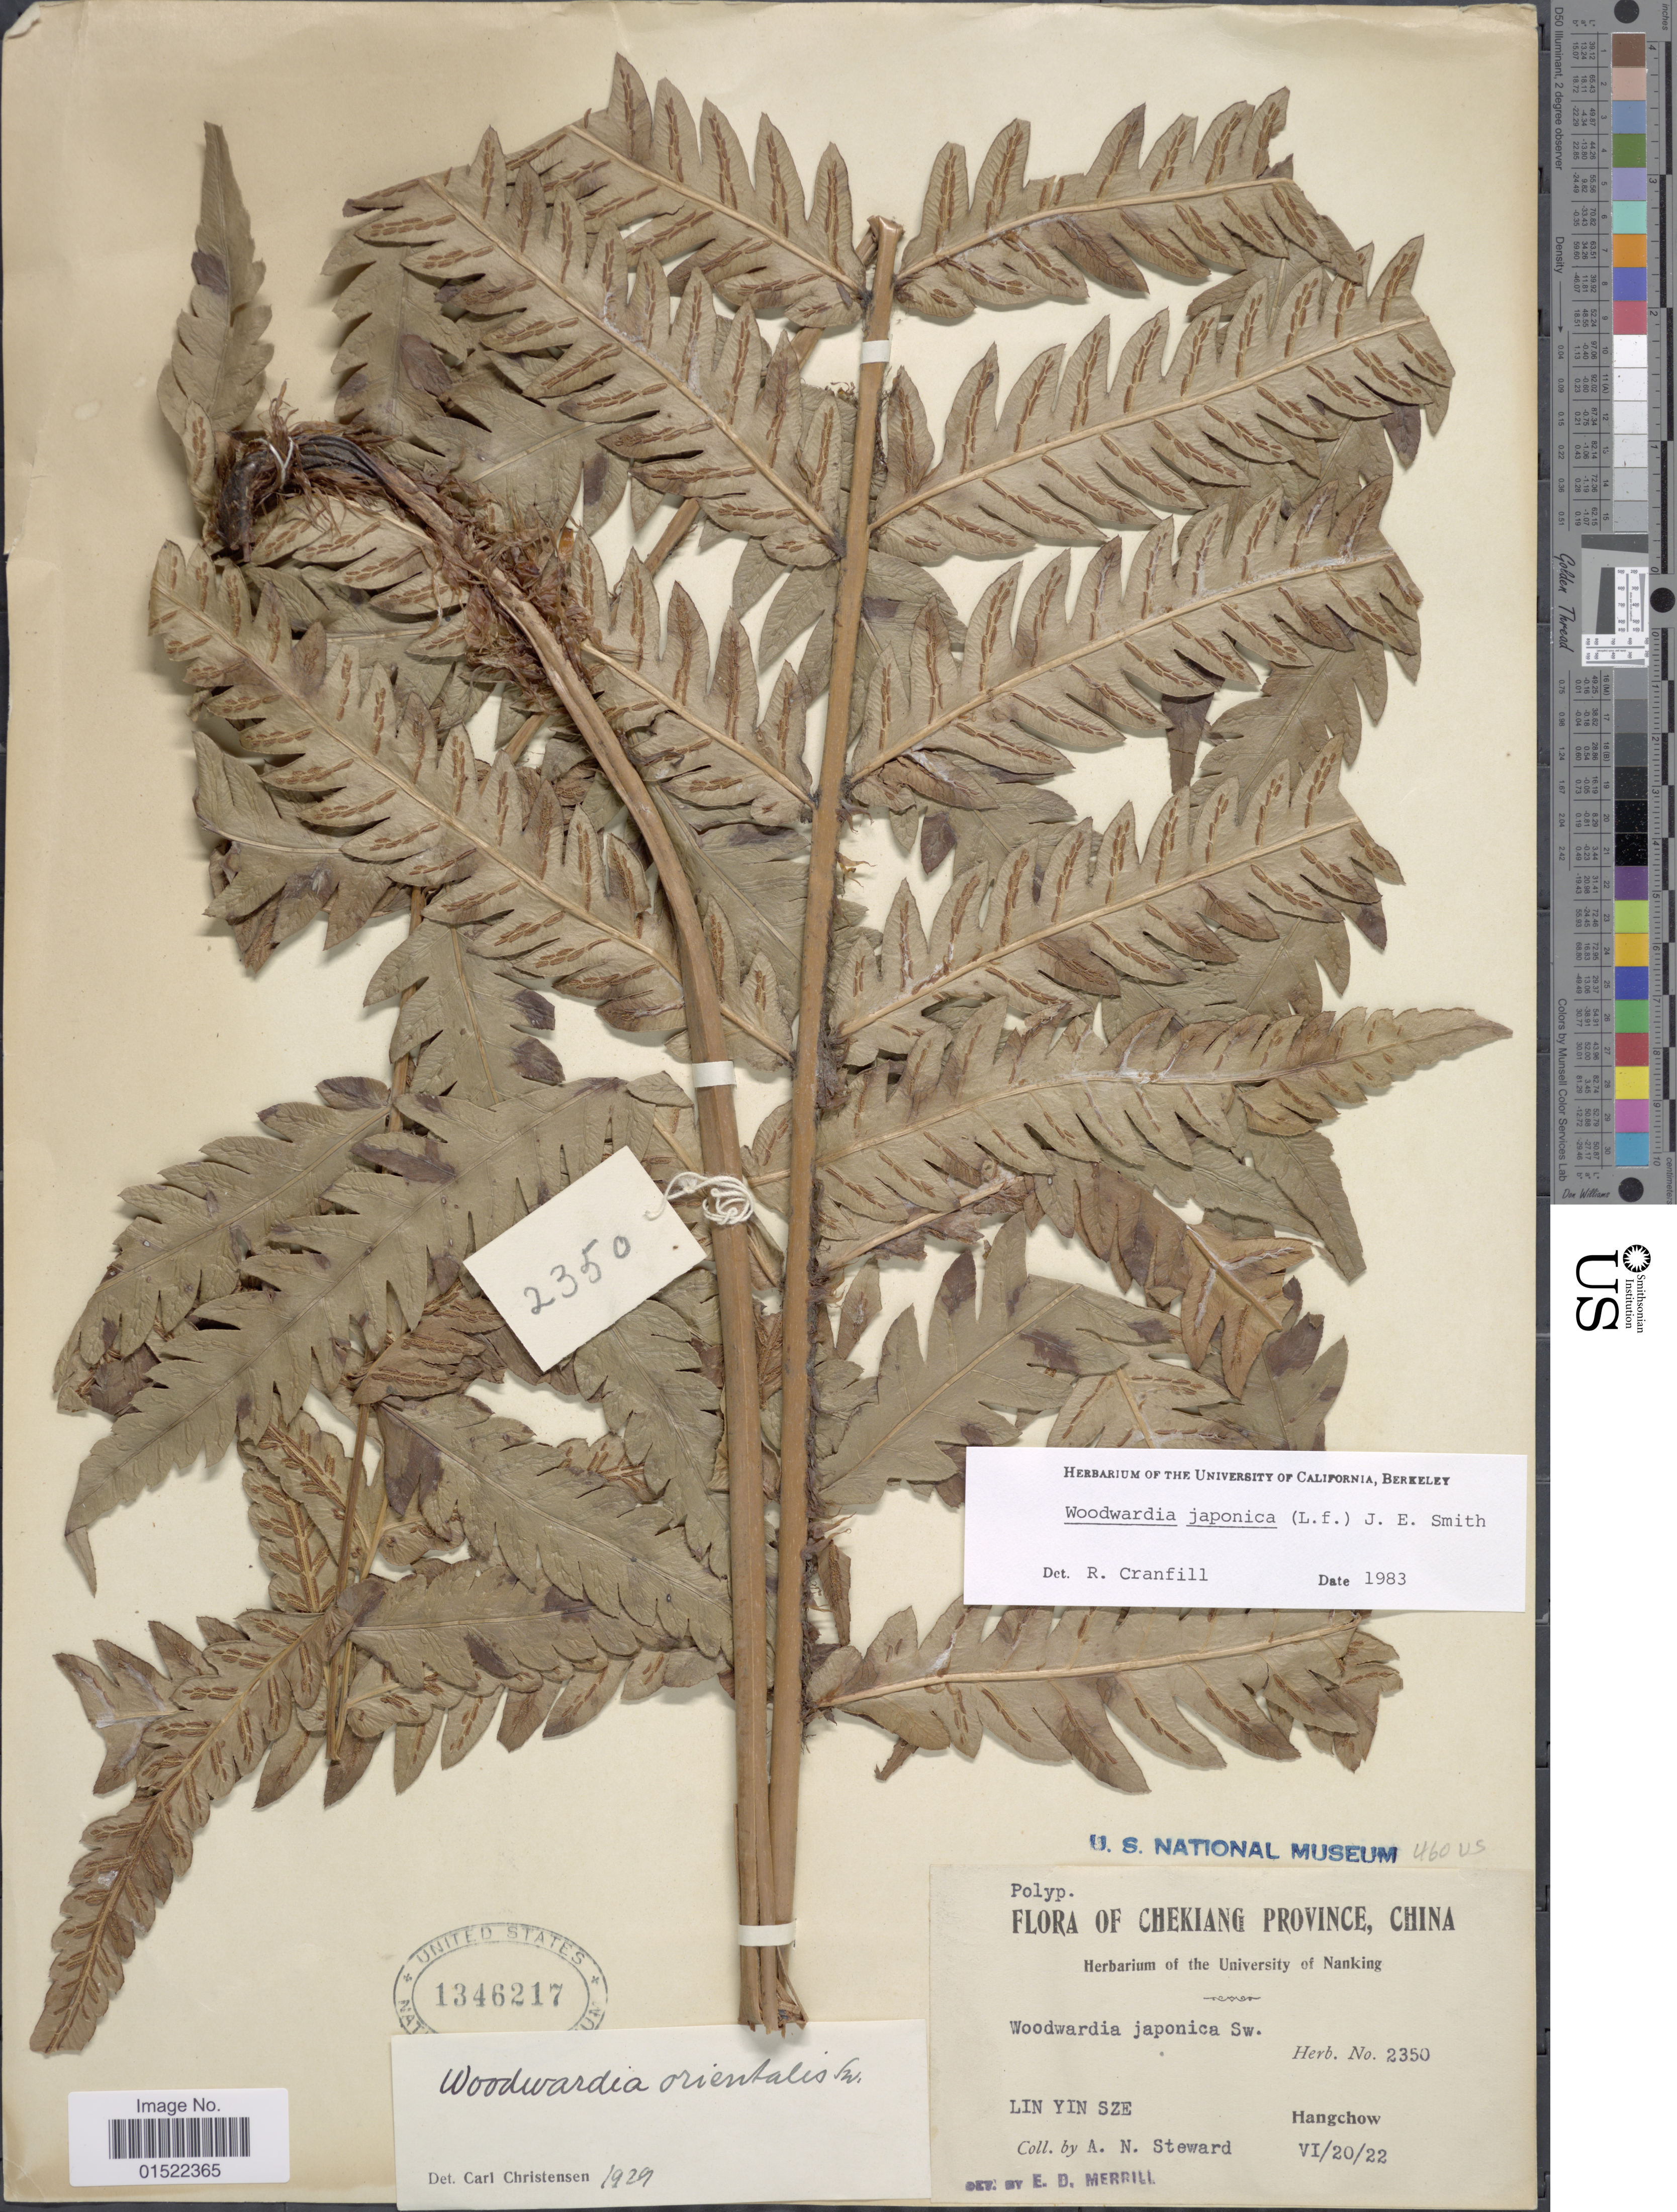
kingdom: Plantae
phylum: Tracheophyta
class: Polypodiopsida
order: Polypodiales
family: Blechnaceae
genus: Woodwardia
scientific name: Woodwardia japonica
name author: (L. f.) Sm.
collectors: A. N. Steward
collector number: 2350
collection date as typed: Transcribed d/m/y: 20/6/22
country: China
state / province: Zhejiang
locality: Lin Yin Sze, Chekiang Province, Hangchow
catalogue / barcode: US 1346217